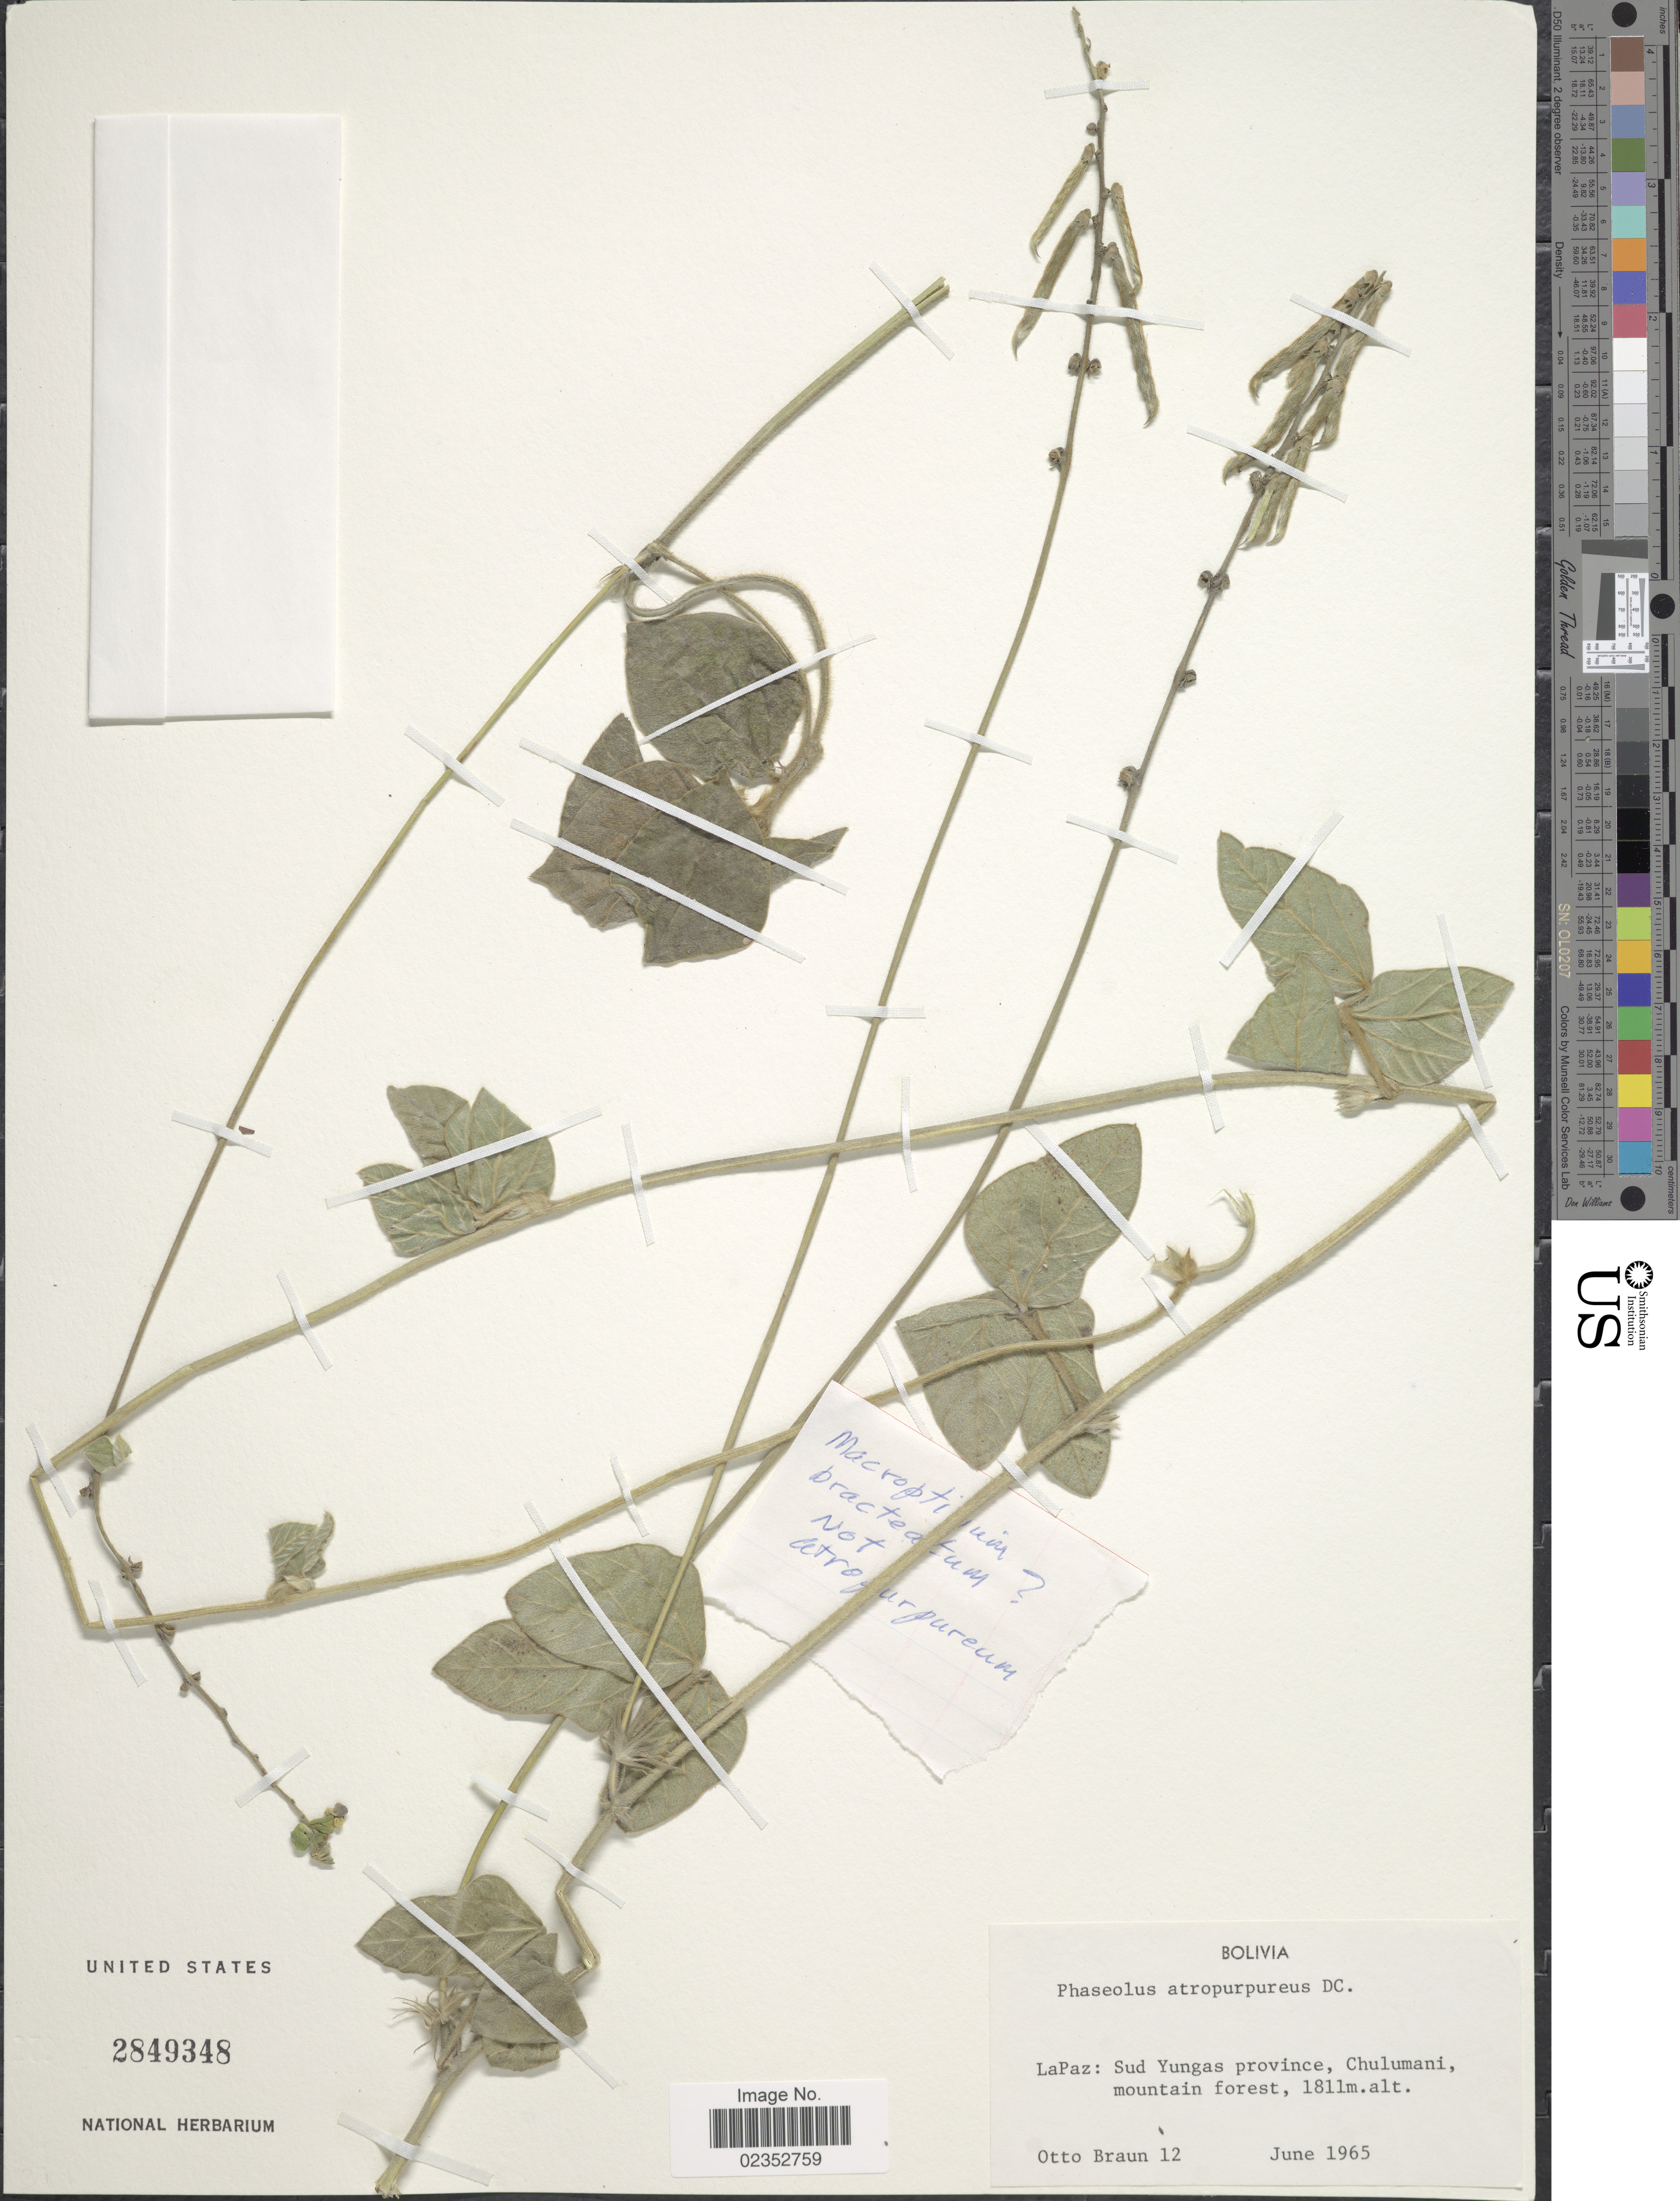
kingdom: Plantae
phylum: Tracheophyta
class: Magnoliopsida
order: Fabales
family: Fabaceae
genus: Macroptilium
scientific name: Macroptilium erythroloma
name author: (Mart. ex Benth.) Urb.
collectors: O. Braun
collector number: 12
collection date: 1965-06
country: Bolivia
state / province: La Paz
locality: Sud Yungas province, Chulumani, mountain forest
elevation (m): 1811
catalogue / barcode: US 2849348